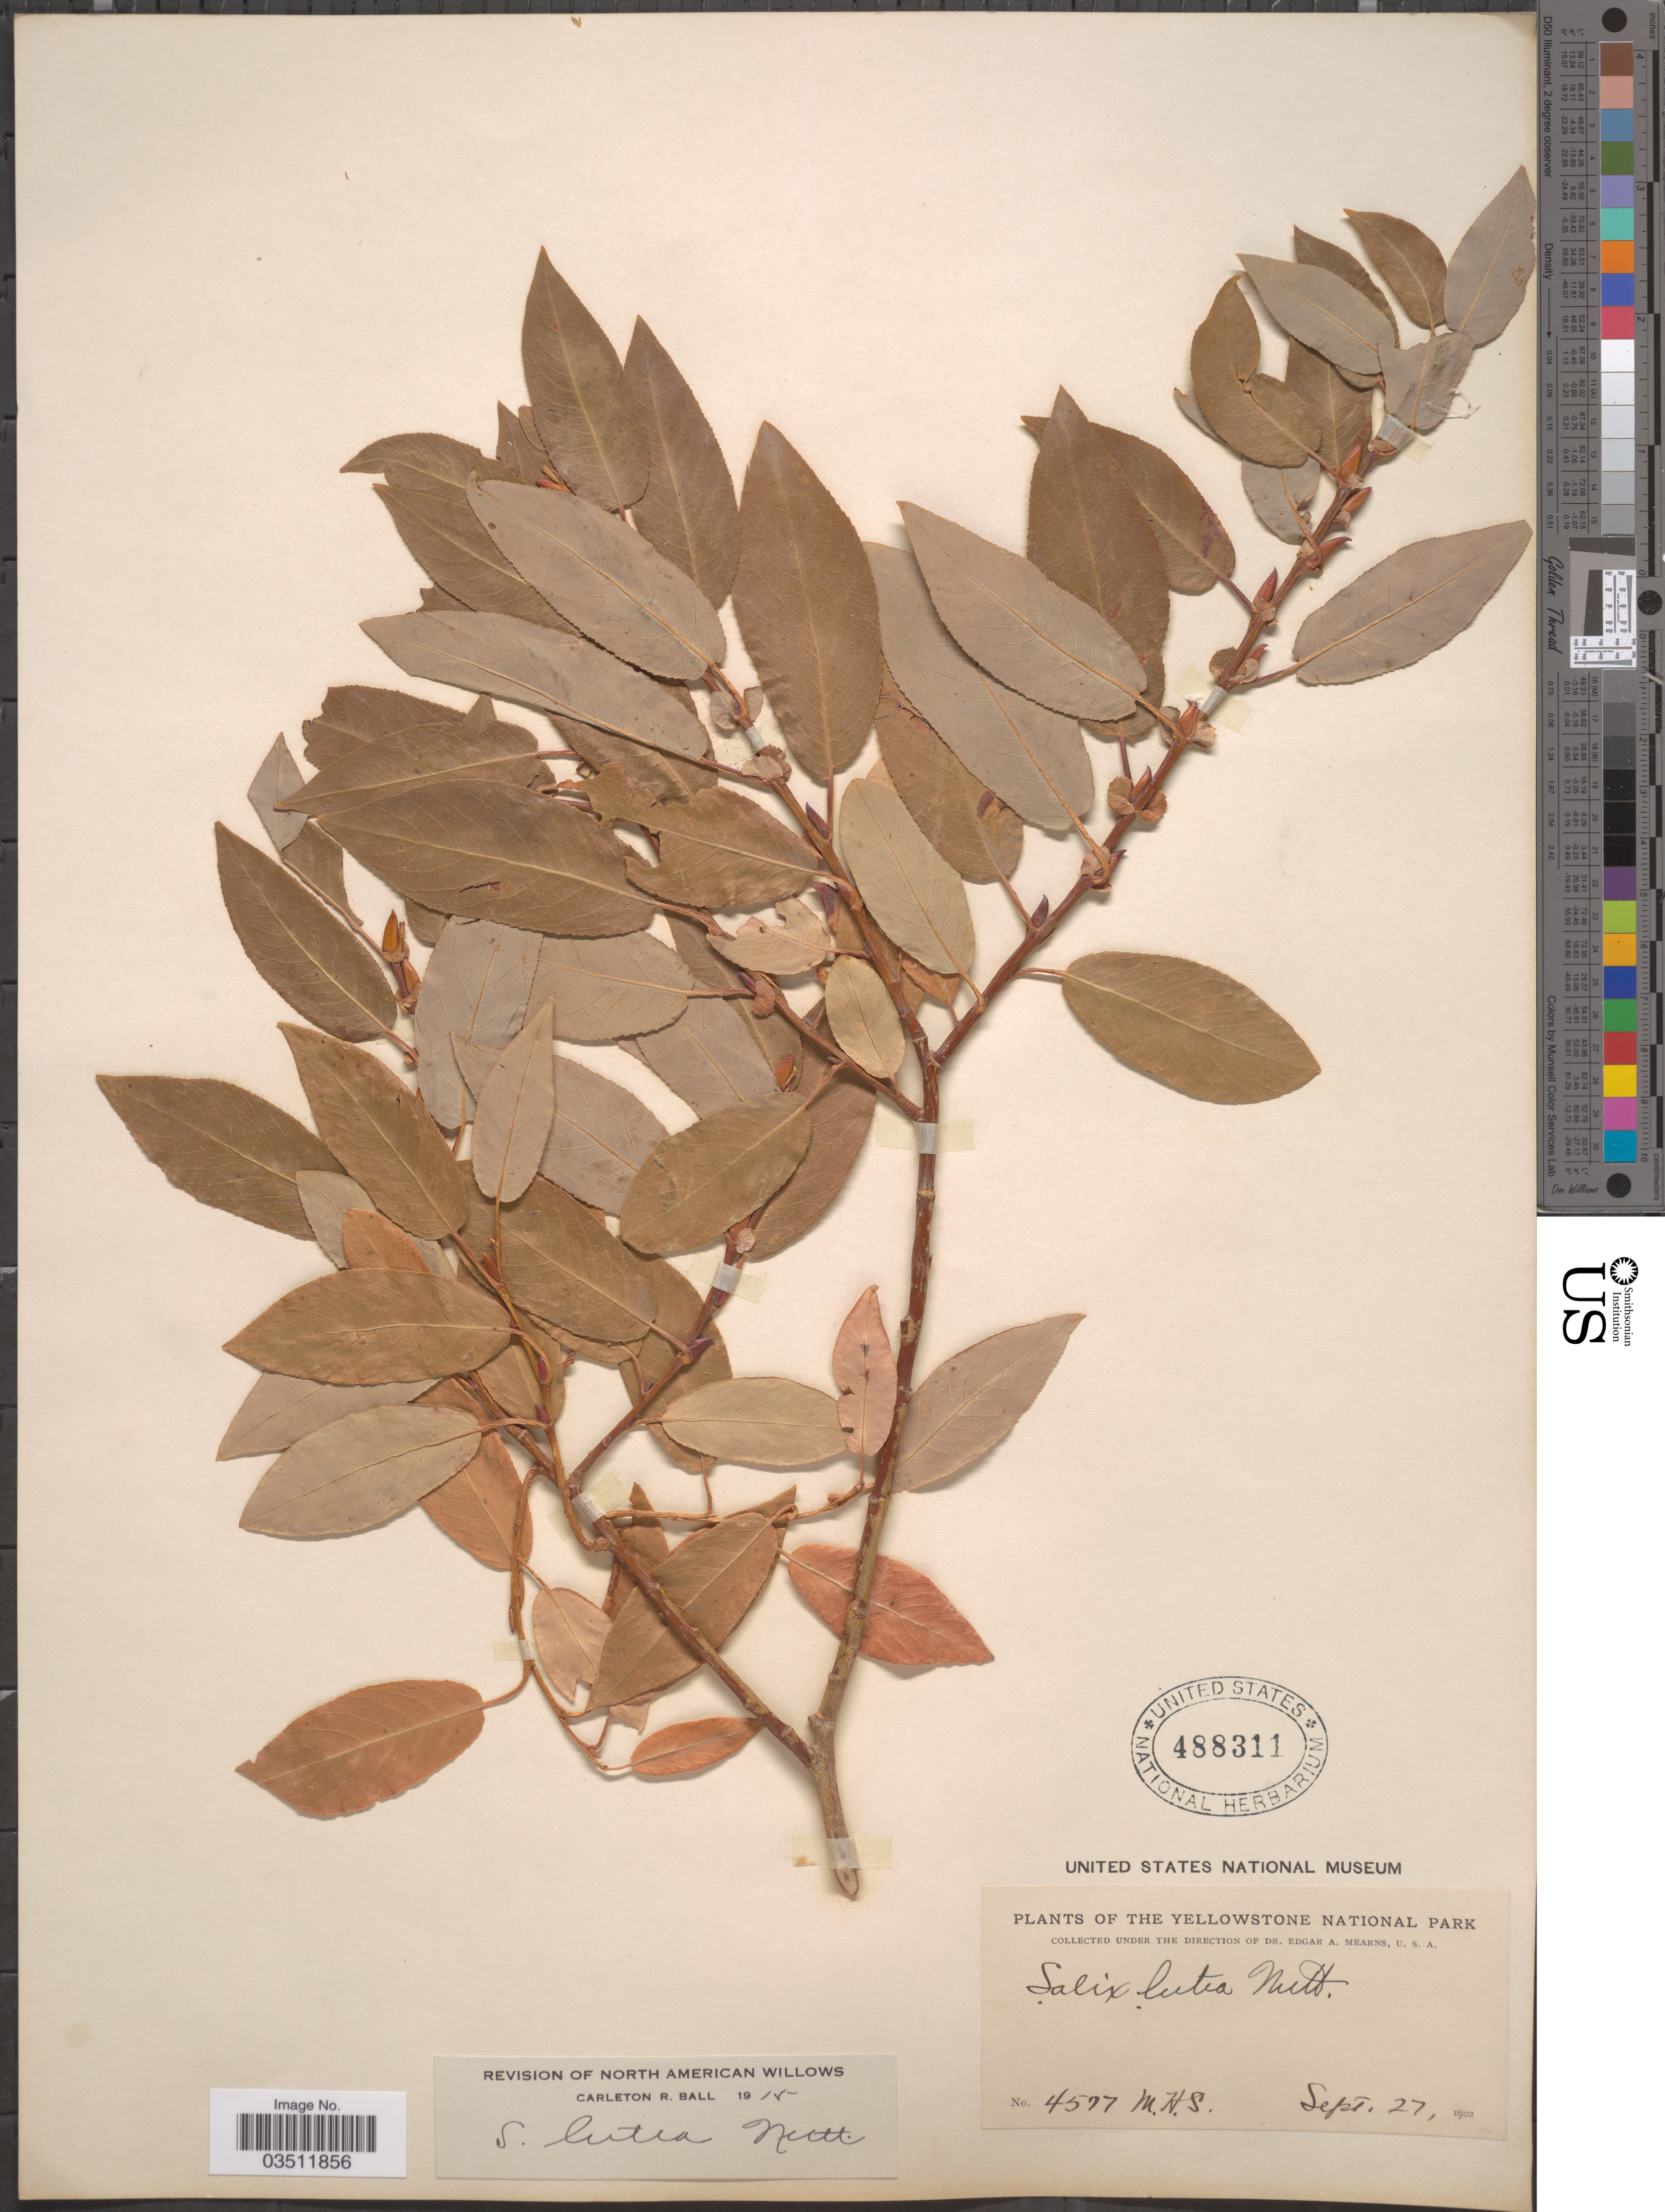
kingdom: Plantae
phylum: Tracheophyta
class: Magnoliopsida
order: Malpighiales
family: Salicaceae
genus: Salix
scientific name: Salix lutea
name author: Nutt.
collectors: M. H. S.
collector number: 4577*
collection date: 1902-09-27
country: United States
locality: The Yellowstone National Park.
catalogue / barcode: US 488311